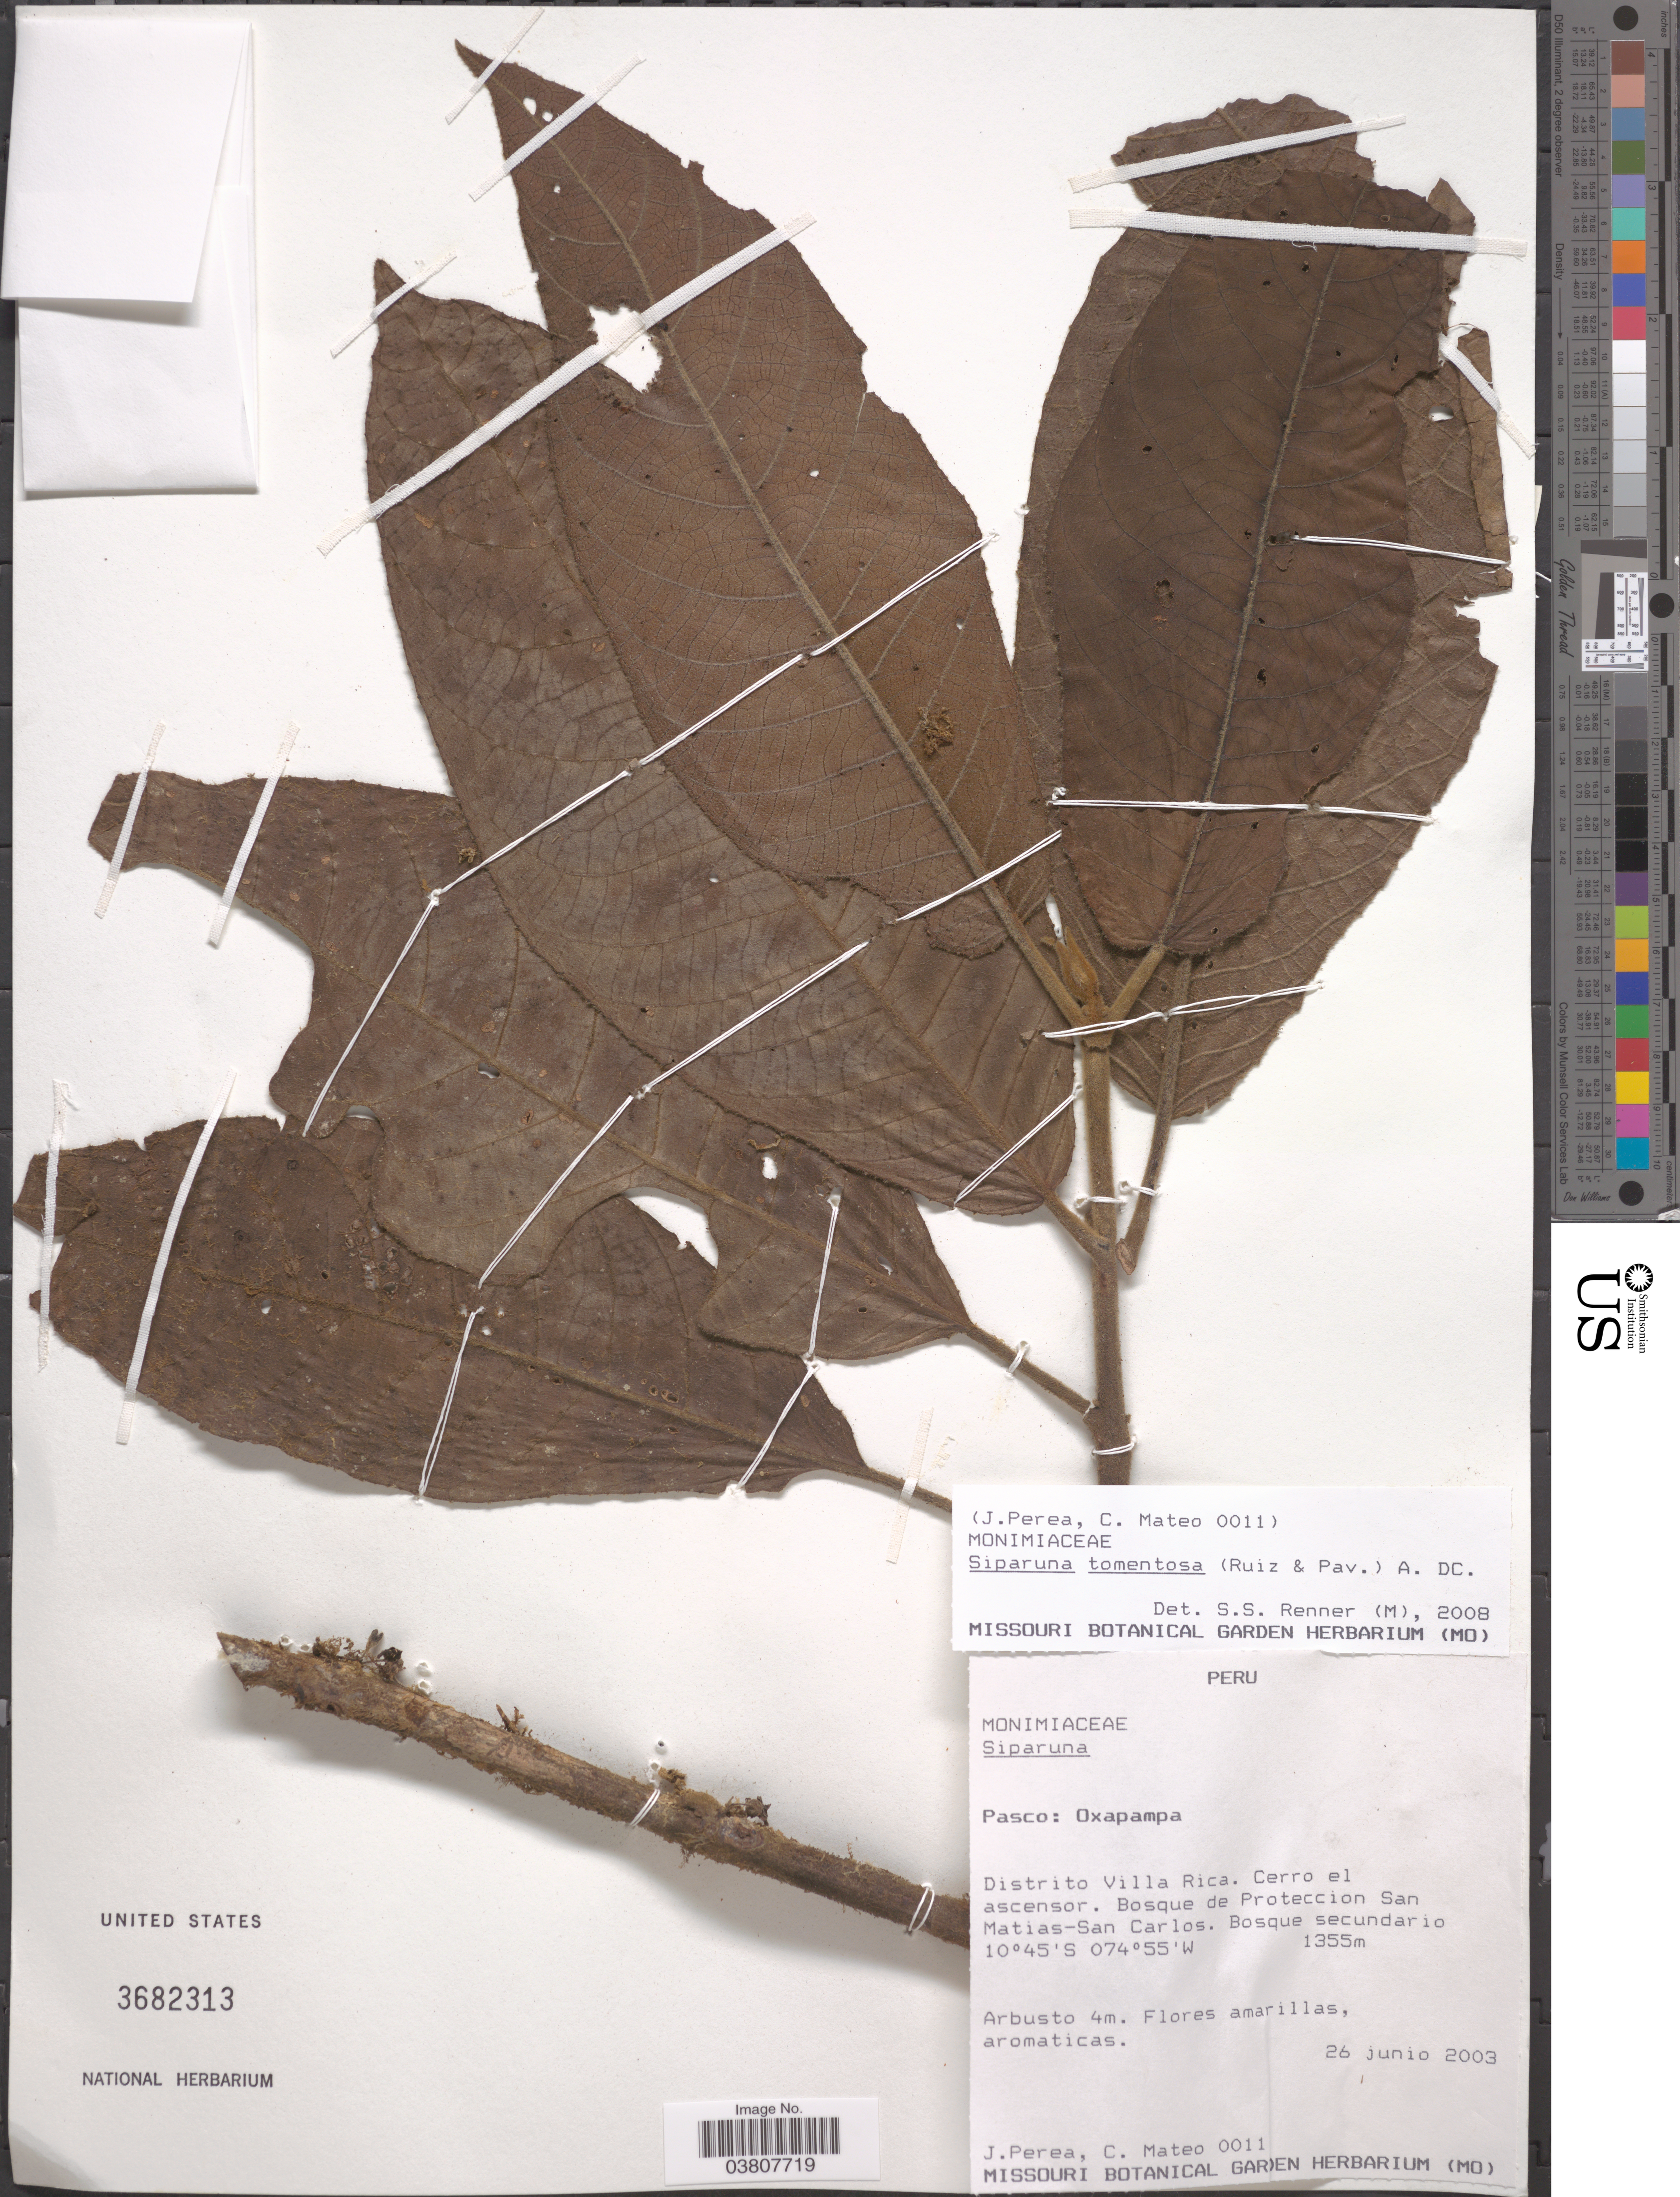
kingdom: Plantae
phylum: Tracheophyta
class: Magnoliopsida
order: Laurales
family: Siparunaceae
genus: Siparuna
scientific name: Siparuna tomentosa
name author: Perkins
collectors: J. Perea & C. Mateo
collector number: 0011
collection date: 2003-06-26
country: Peru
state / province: Pasco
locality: Oxapampa. Distrito Villa Rica. Cerro el ascensor. Bosque de Proteccion San Matias- San Carlos.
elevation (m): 1355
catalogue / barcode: US 3682313